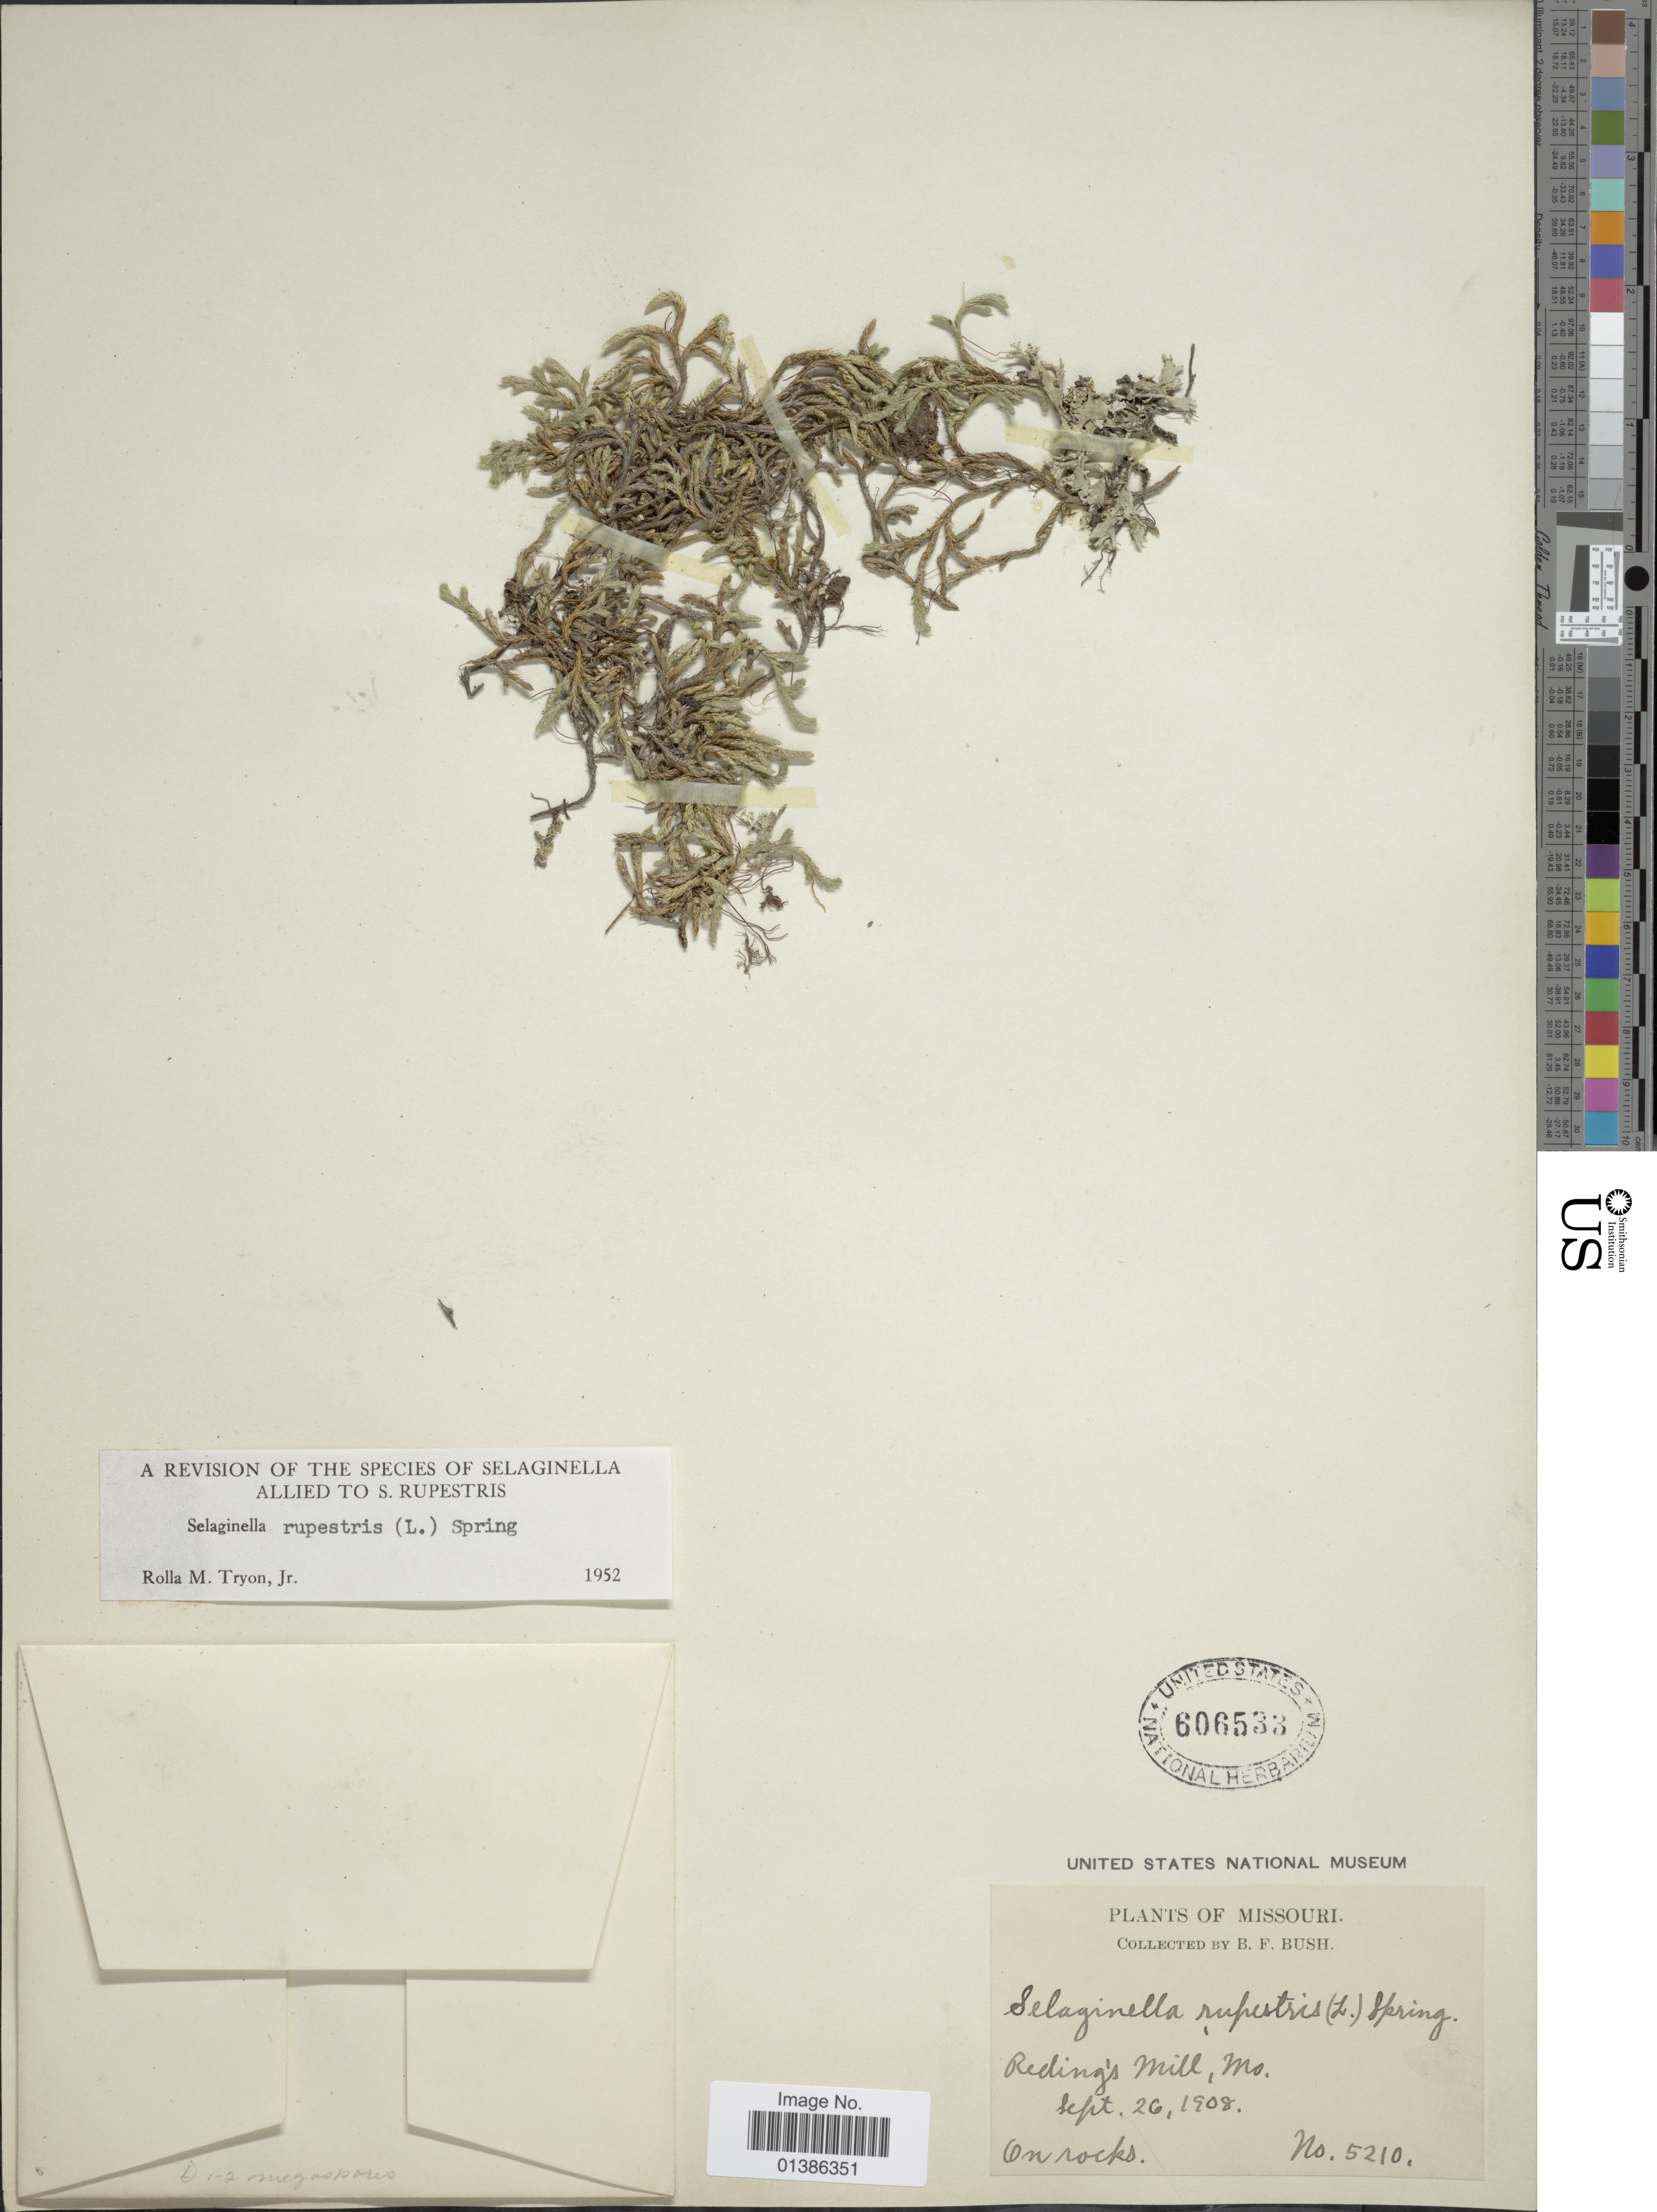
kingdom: Plantae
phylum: Tracheophyta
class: Lycopodiopsida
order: Selaginellales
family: Selaginellaceae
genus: Selaginella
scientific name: Selaginella rupestris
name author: (L.) Spring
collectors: B. F. Bush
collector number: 5210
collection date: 1908-09-26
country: United States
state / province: Missouri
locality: Reding's Mill.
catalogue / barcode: US 606533